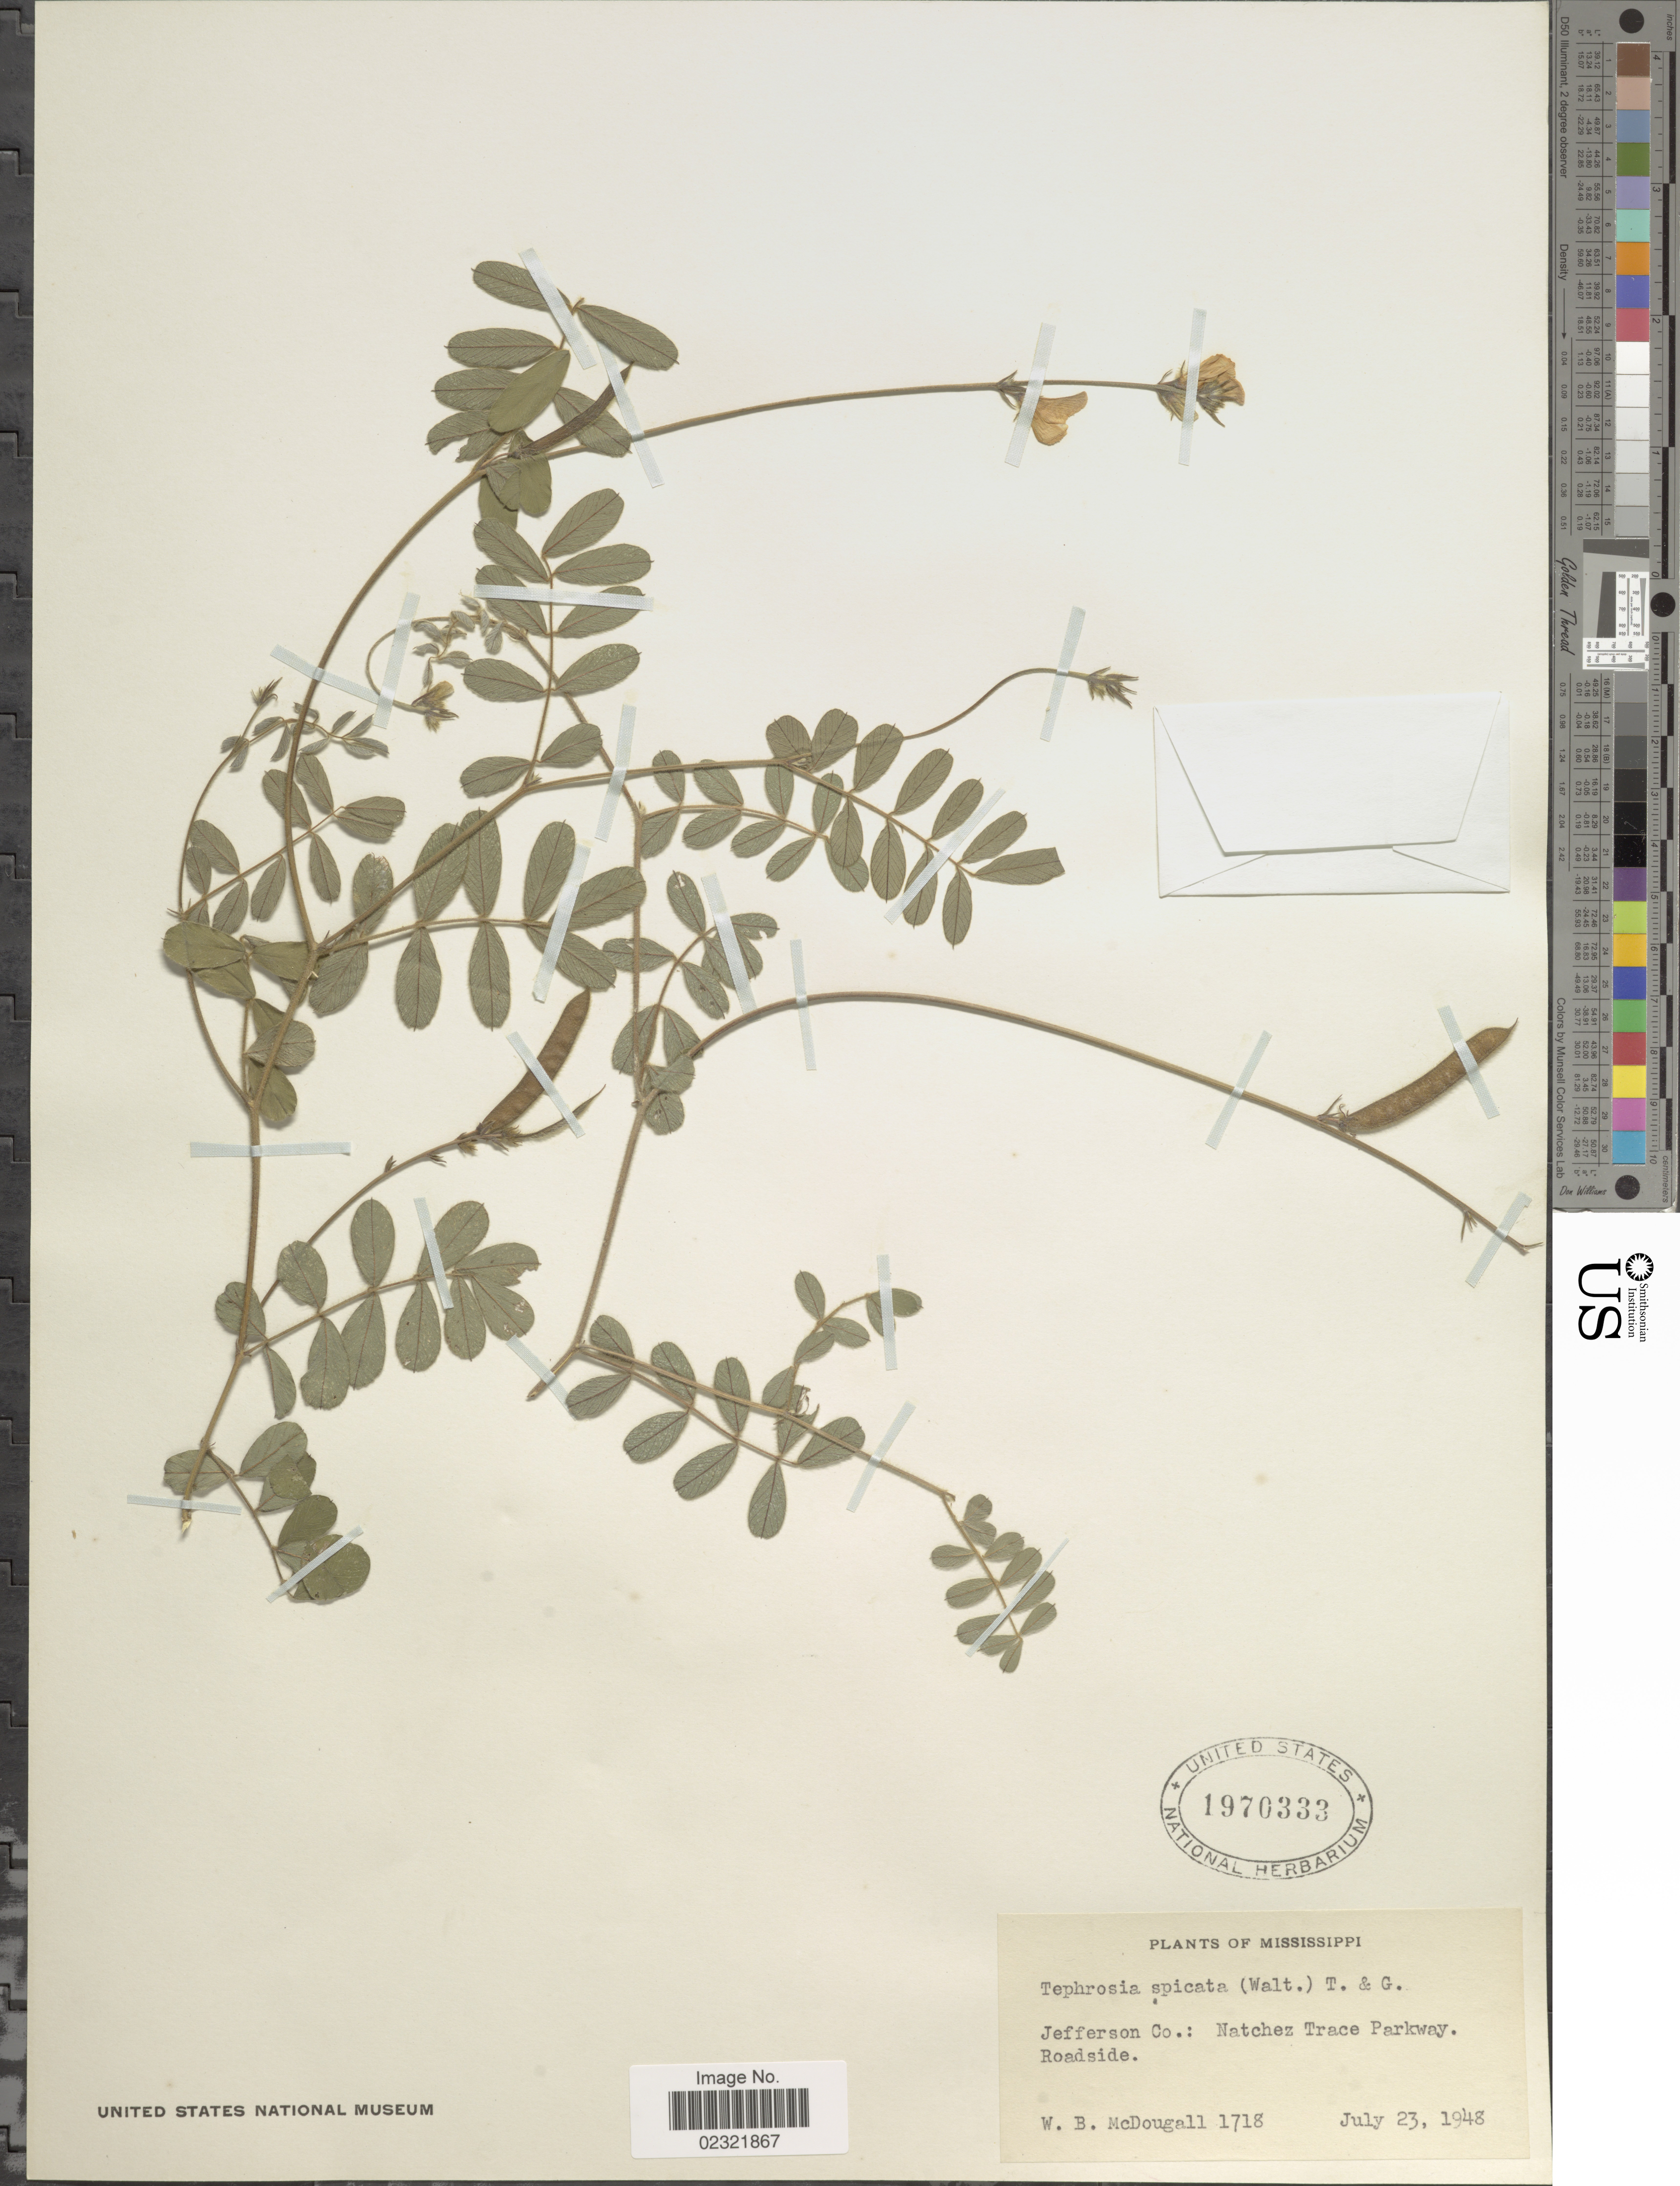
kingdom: Plantae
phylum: Tracheophyta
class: Magnoliopsida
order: Fabales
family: Fabaceae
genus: Tephrosia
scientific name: Tephrosia spicata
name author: (Walter) Torr. & A. Gray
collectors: W. B. McDougal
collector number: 1718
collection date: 1948-07-23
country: United States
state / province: Mississippi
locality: Jefferson Co.: Natchez Trace Parkway. Roadside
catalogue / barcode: US 1970333